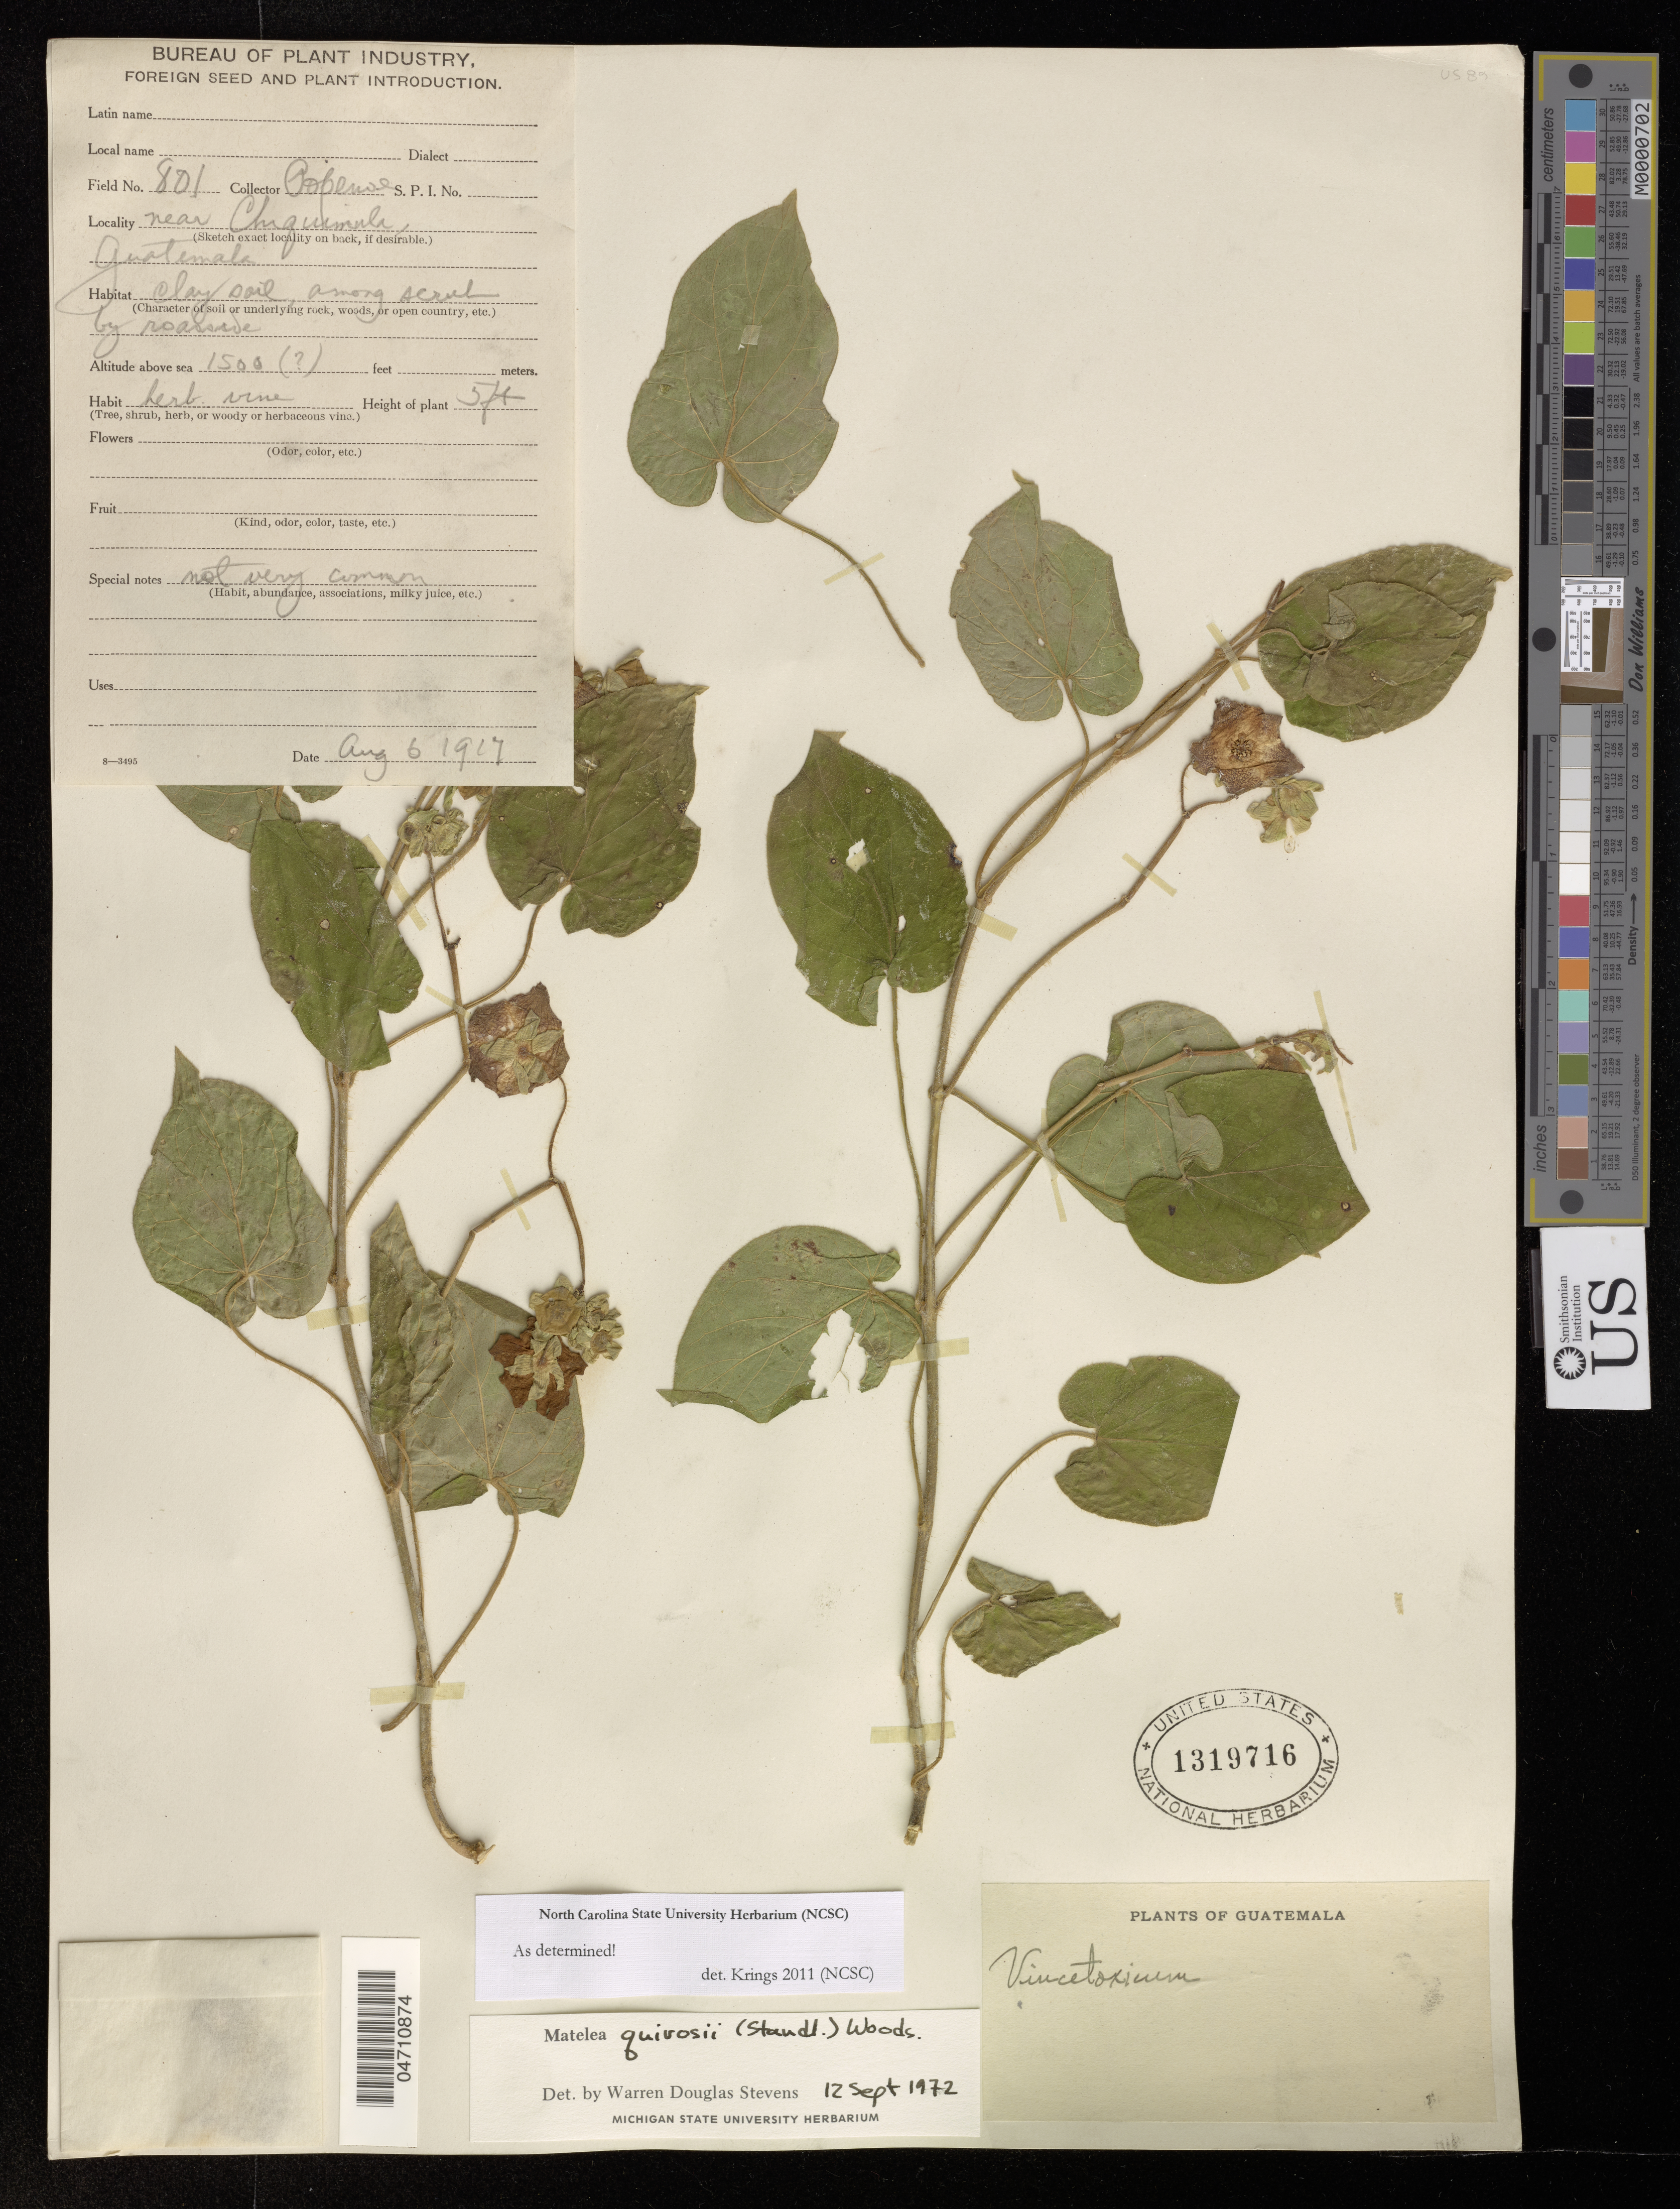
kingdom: Plantae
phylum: Tracheophyta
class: Magnoliopsida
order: Gentianales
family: Apocynaceae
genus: Matelea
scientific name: Matelea quirosii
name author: (Standl.) Woodson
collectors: -- Popenoe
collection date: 1917-08-06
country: Guatemala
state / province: Chiquimula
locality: Near Chiquimula.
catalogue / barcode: US 1319716